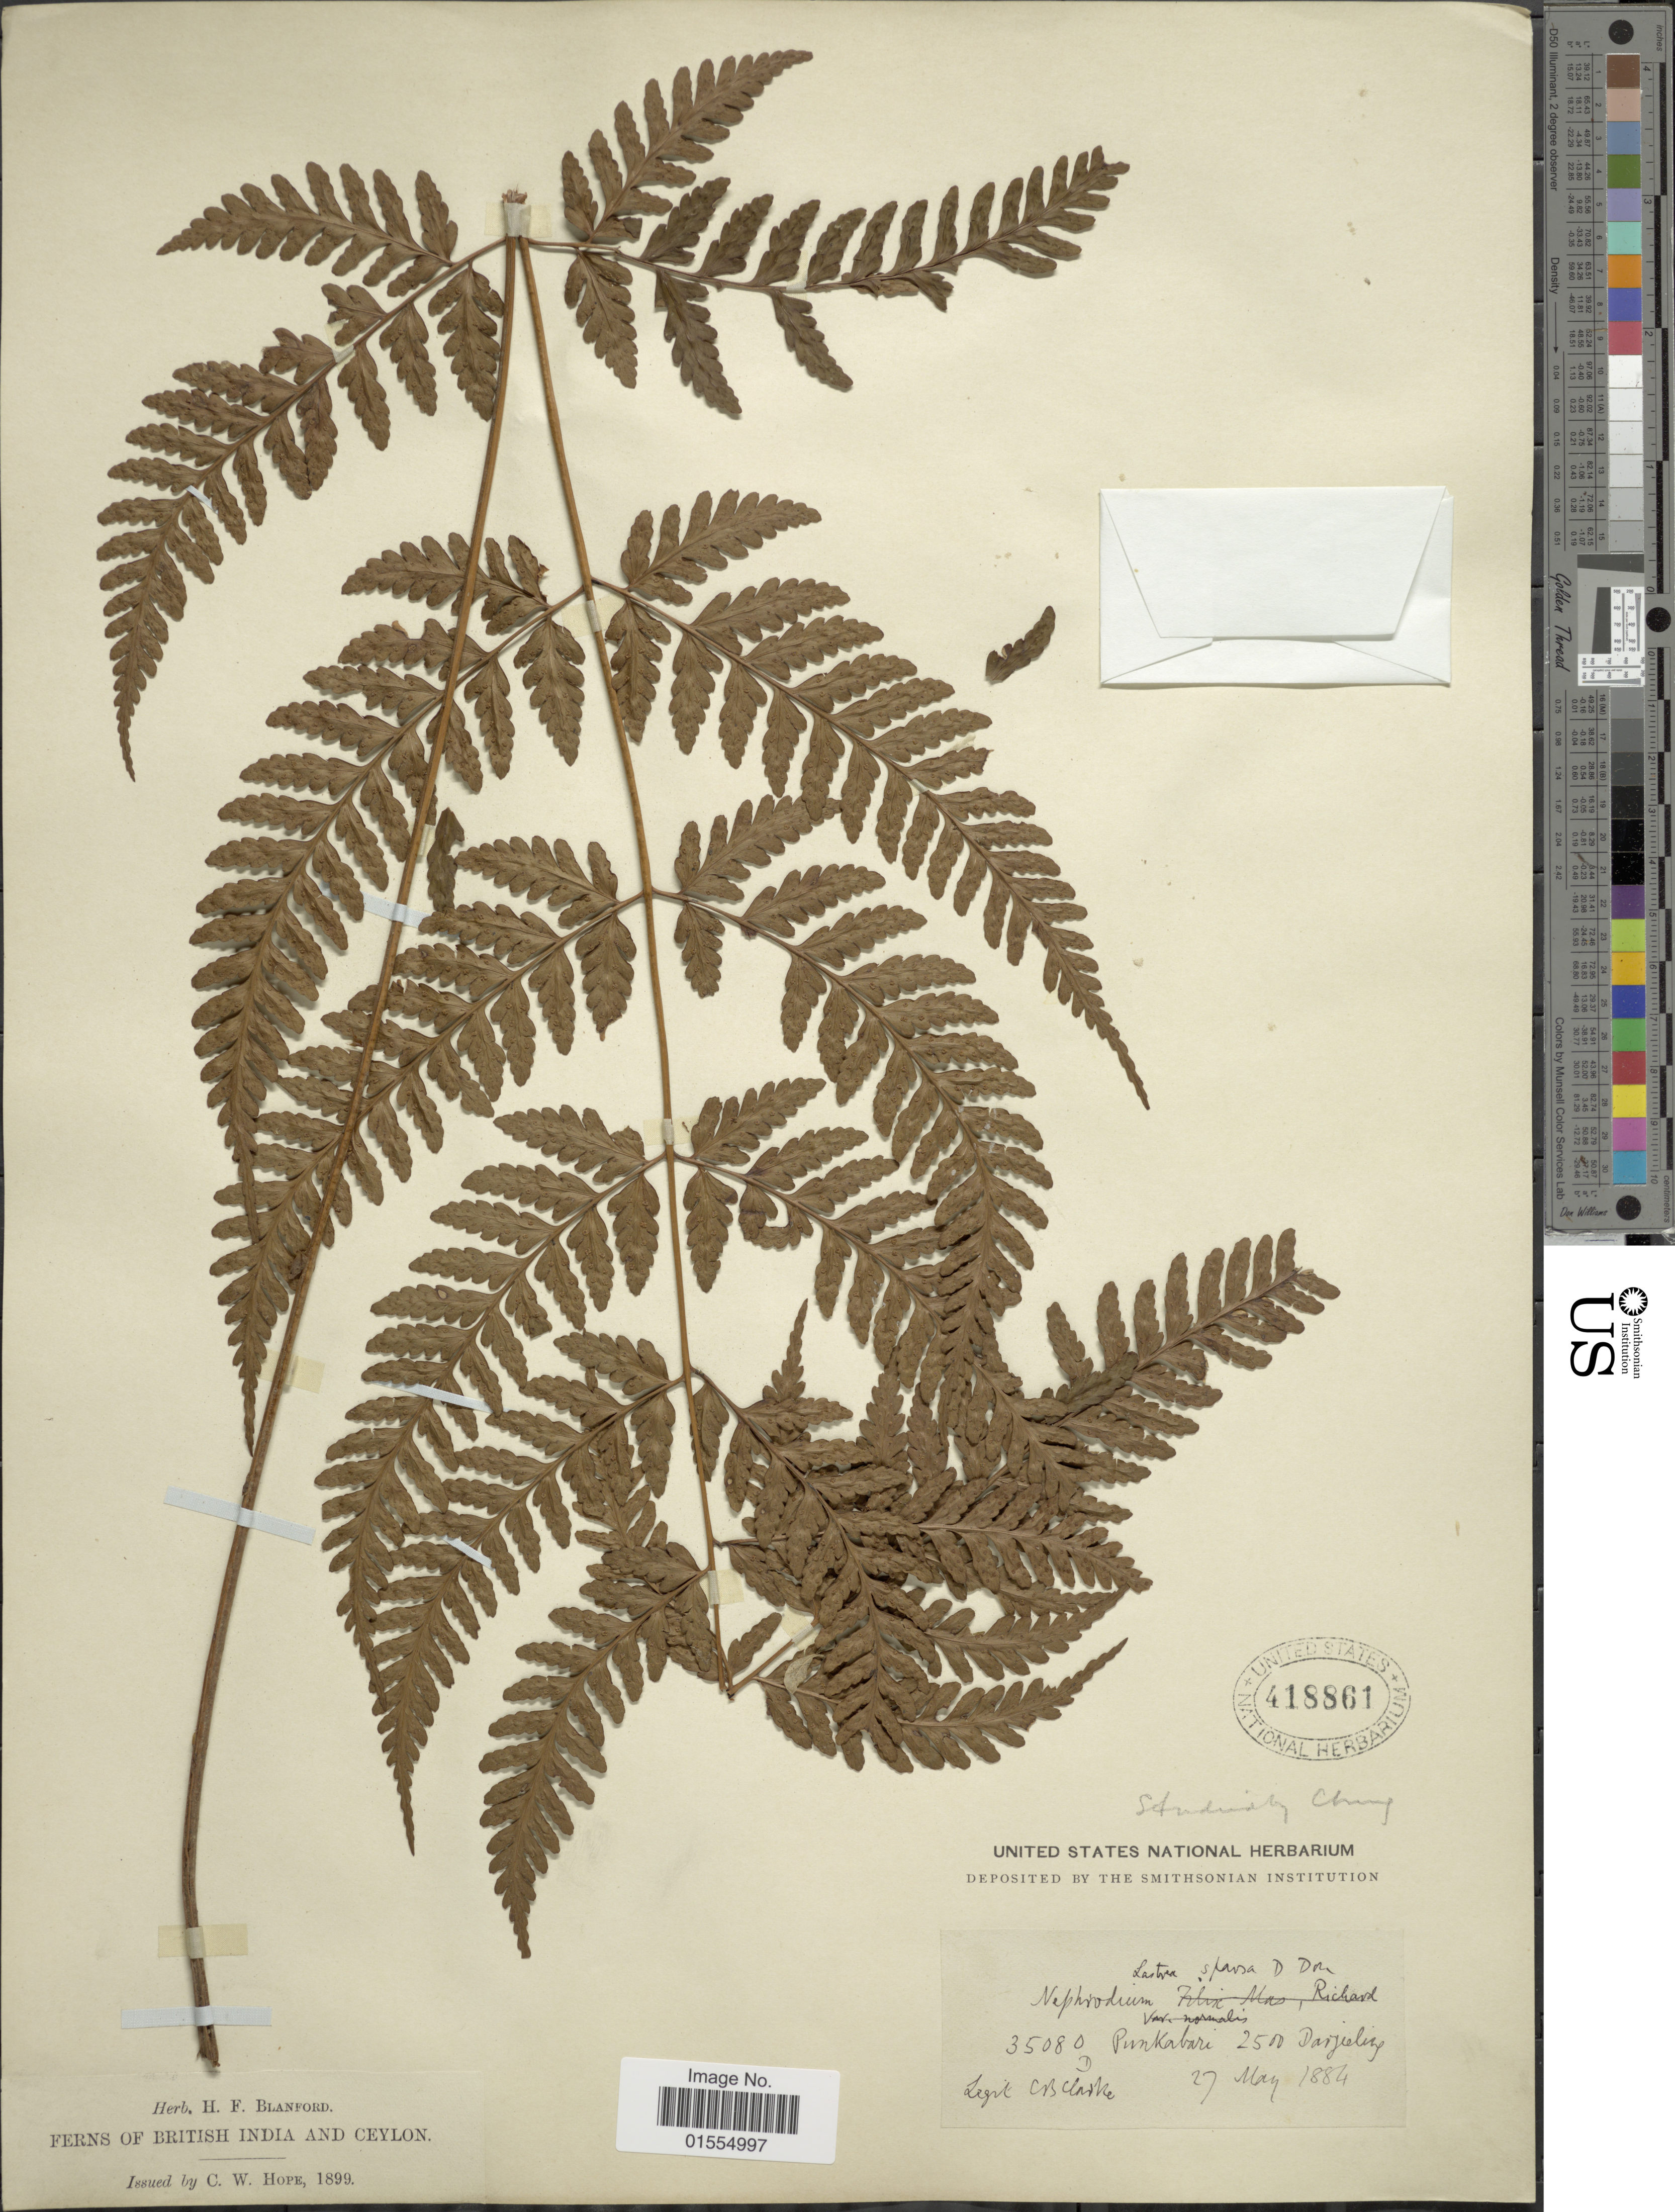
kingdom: Plantae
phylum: Tracheophyta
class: Polypodiopsida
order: Polypodiales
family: Dryopteridaceae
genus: Dryopteris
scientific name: Dryopteris sparsa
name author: (D. Don) Kuntze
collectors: C. B. Clarke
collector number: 35080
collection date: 1884-05-27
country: India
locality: British India and Ceylon, Punkabari, Darjeeling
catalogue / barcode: US 418861